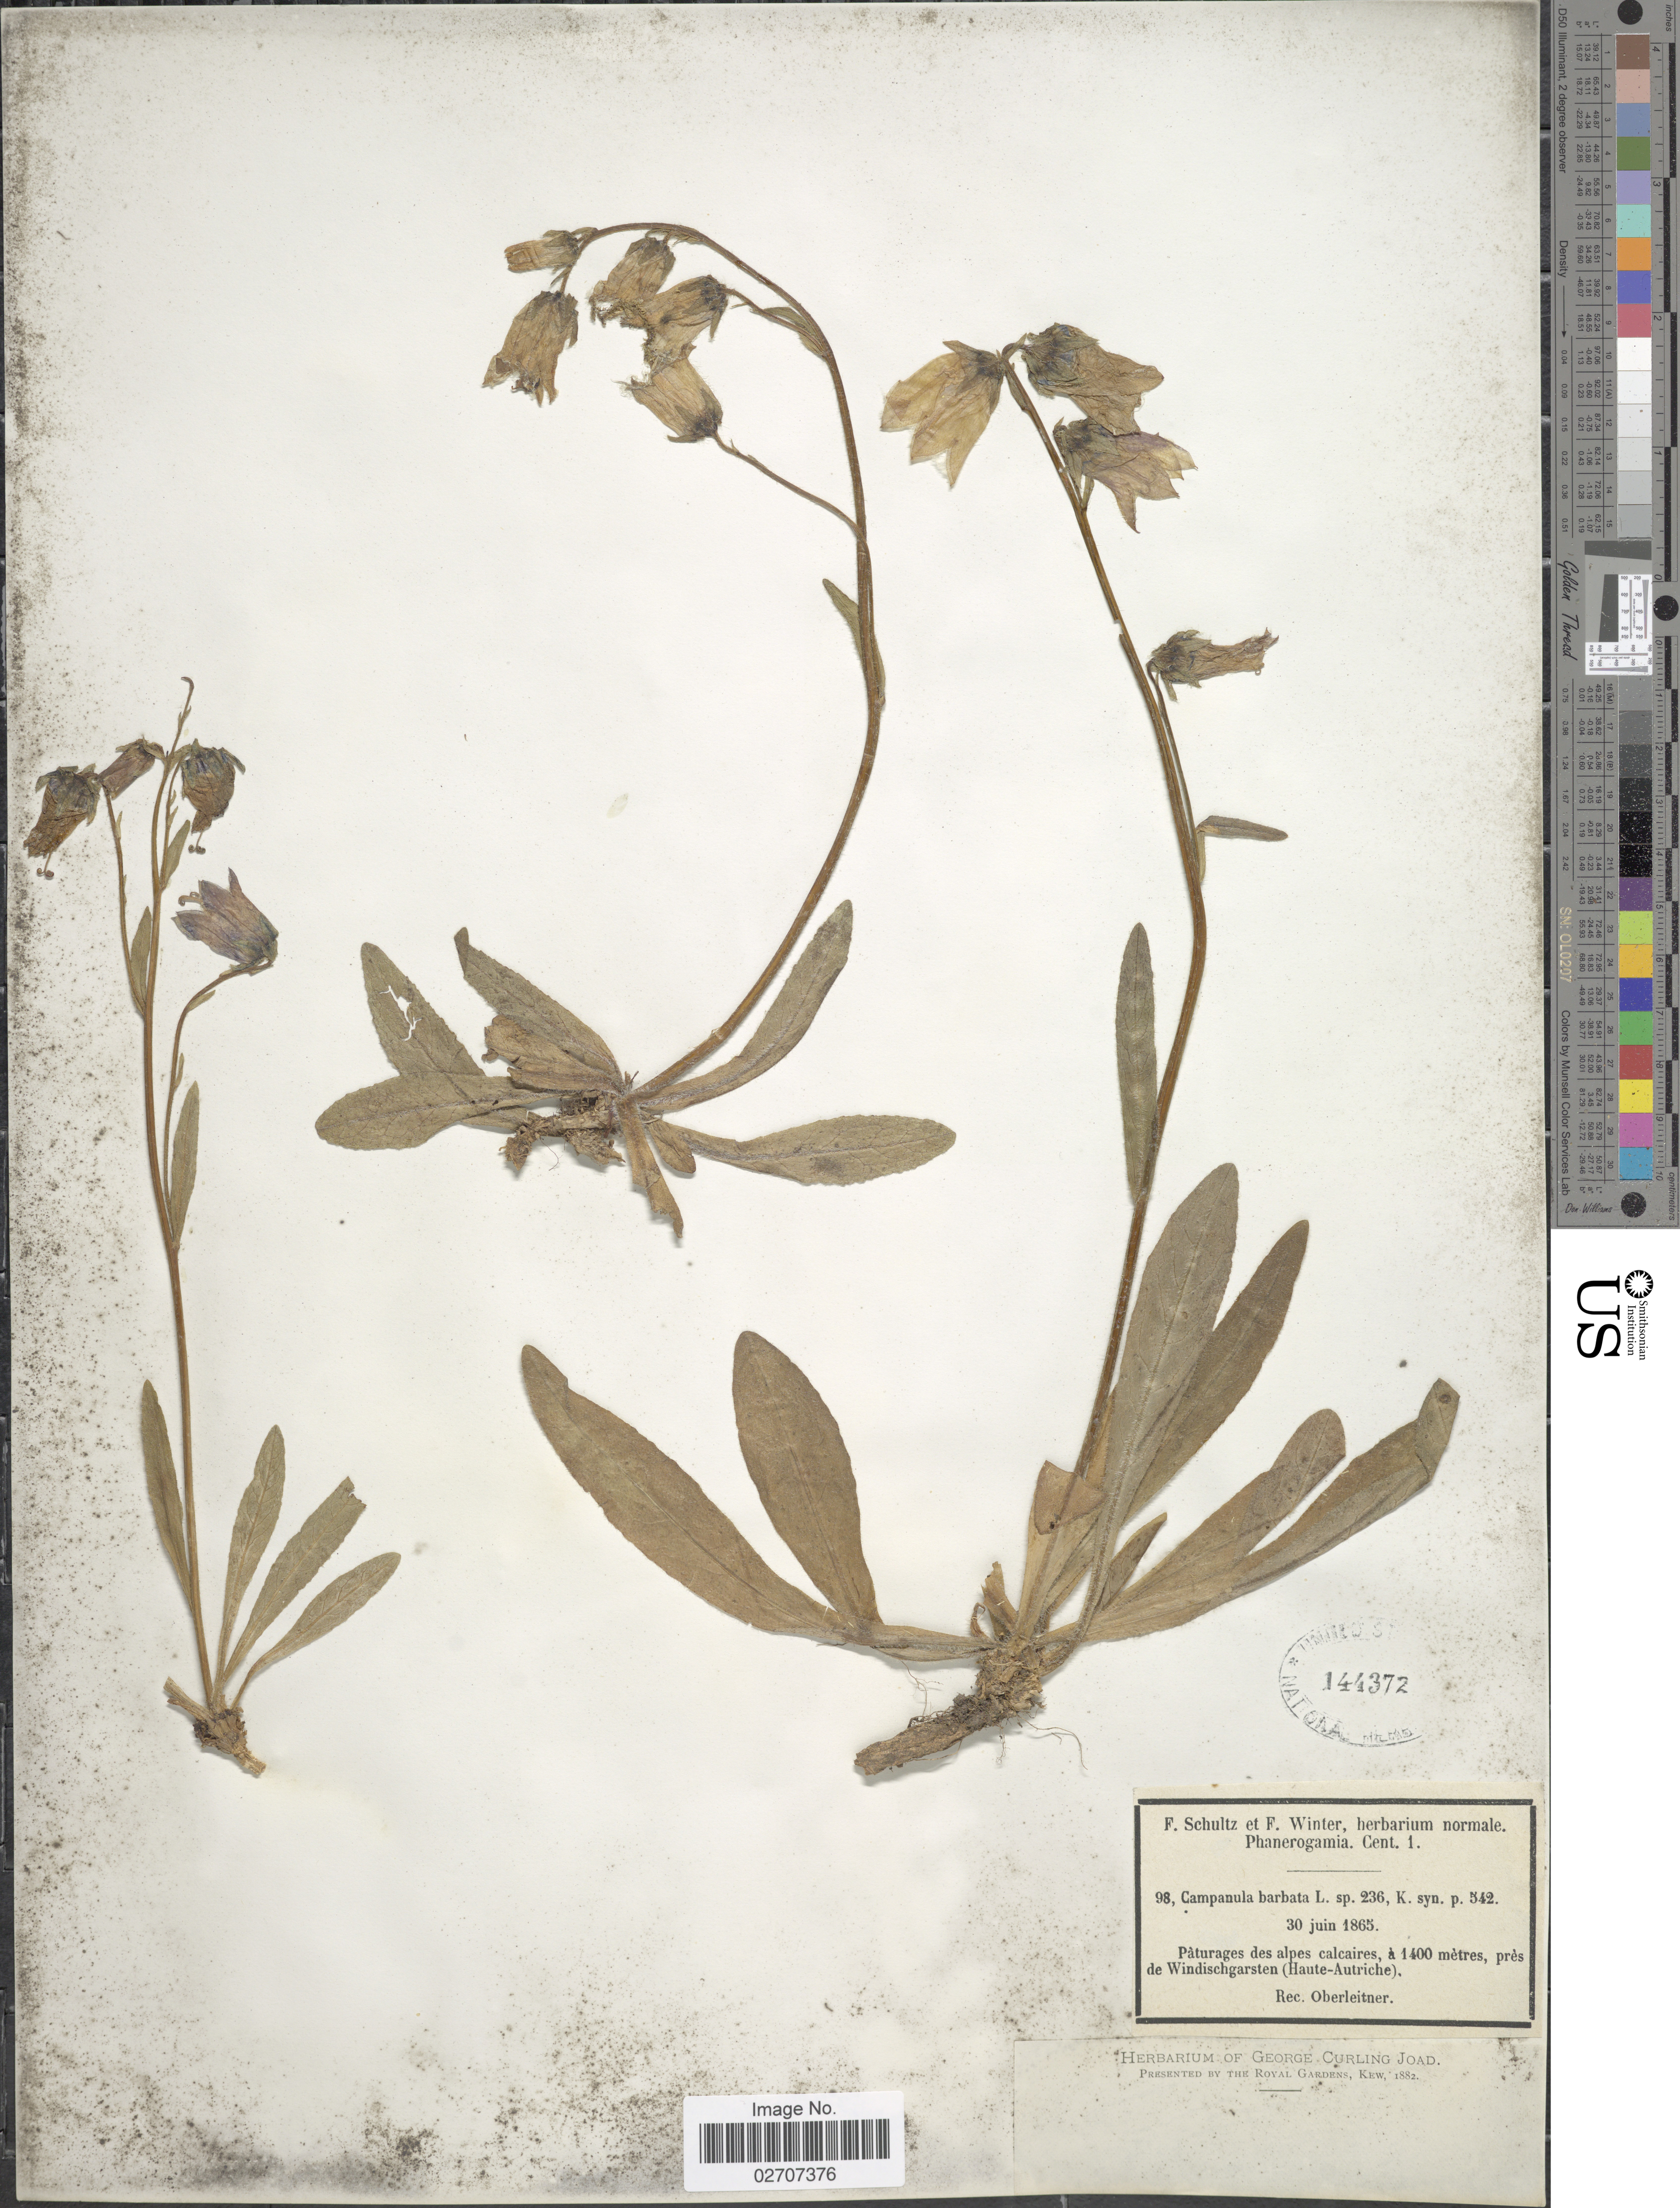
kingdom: Plantae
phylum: Tracheophyta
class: Magnoliopsida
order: Asterales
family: Campanulaceae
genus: Campanula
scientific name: Campanula barbata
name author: L.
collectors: -. Oberleidner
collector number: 98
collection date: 1865-06-30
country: Austria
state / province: Oberosterreich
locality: Paturages des alpes calcaires, pres de Windischgarsten (Haute-Autriche).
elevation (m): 1400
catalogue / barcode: US 144372